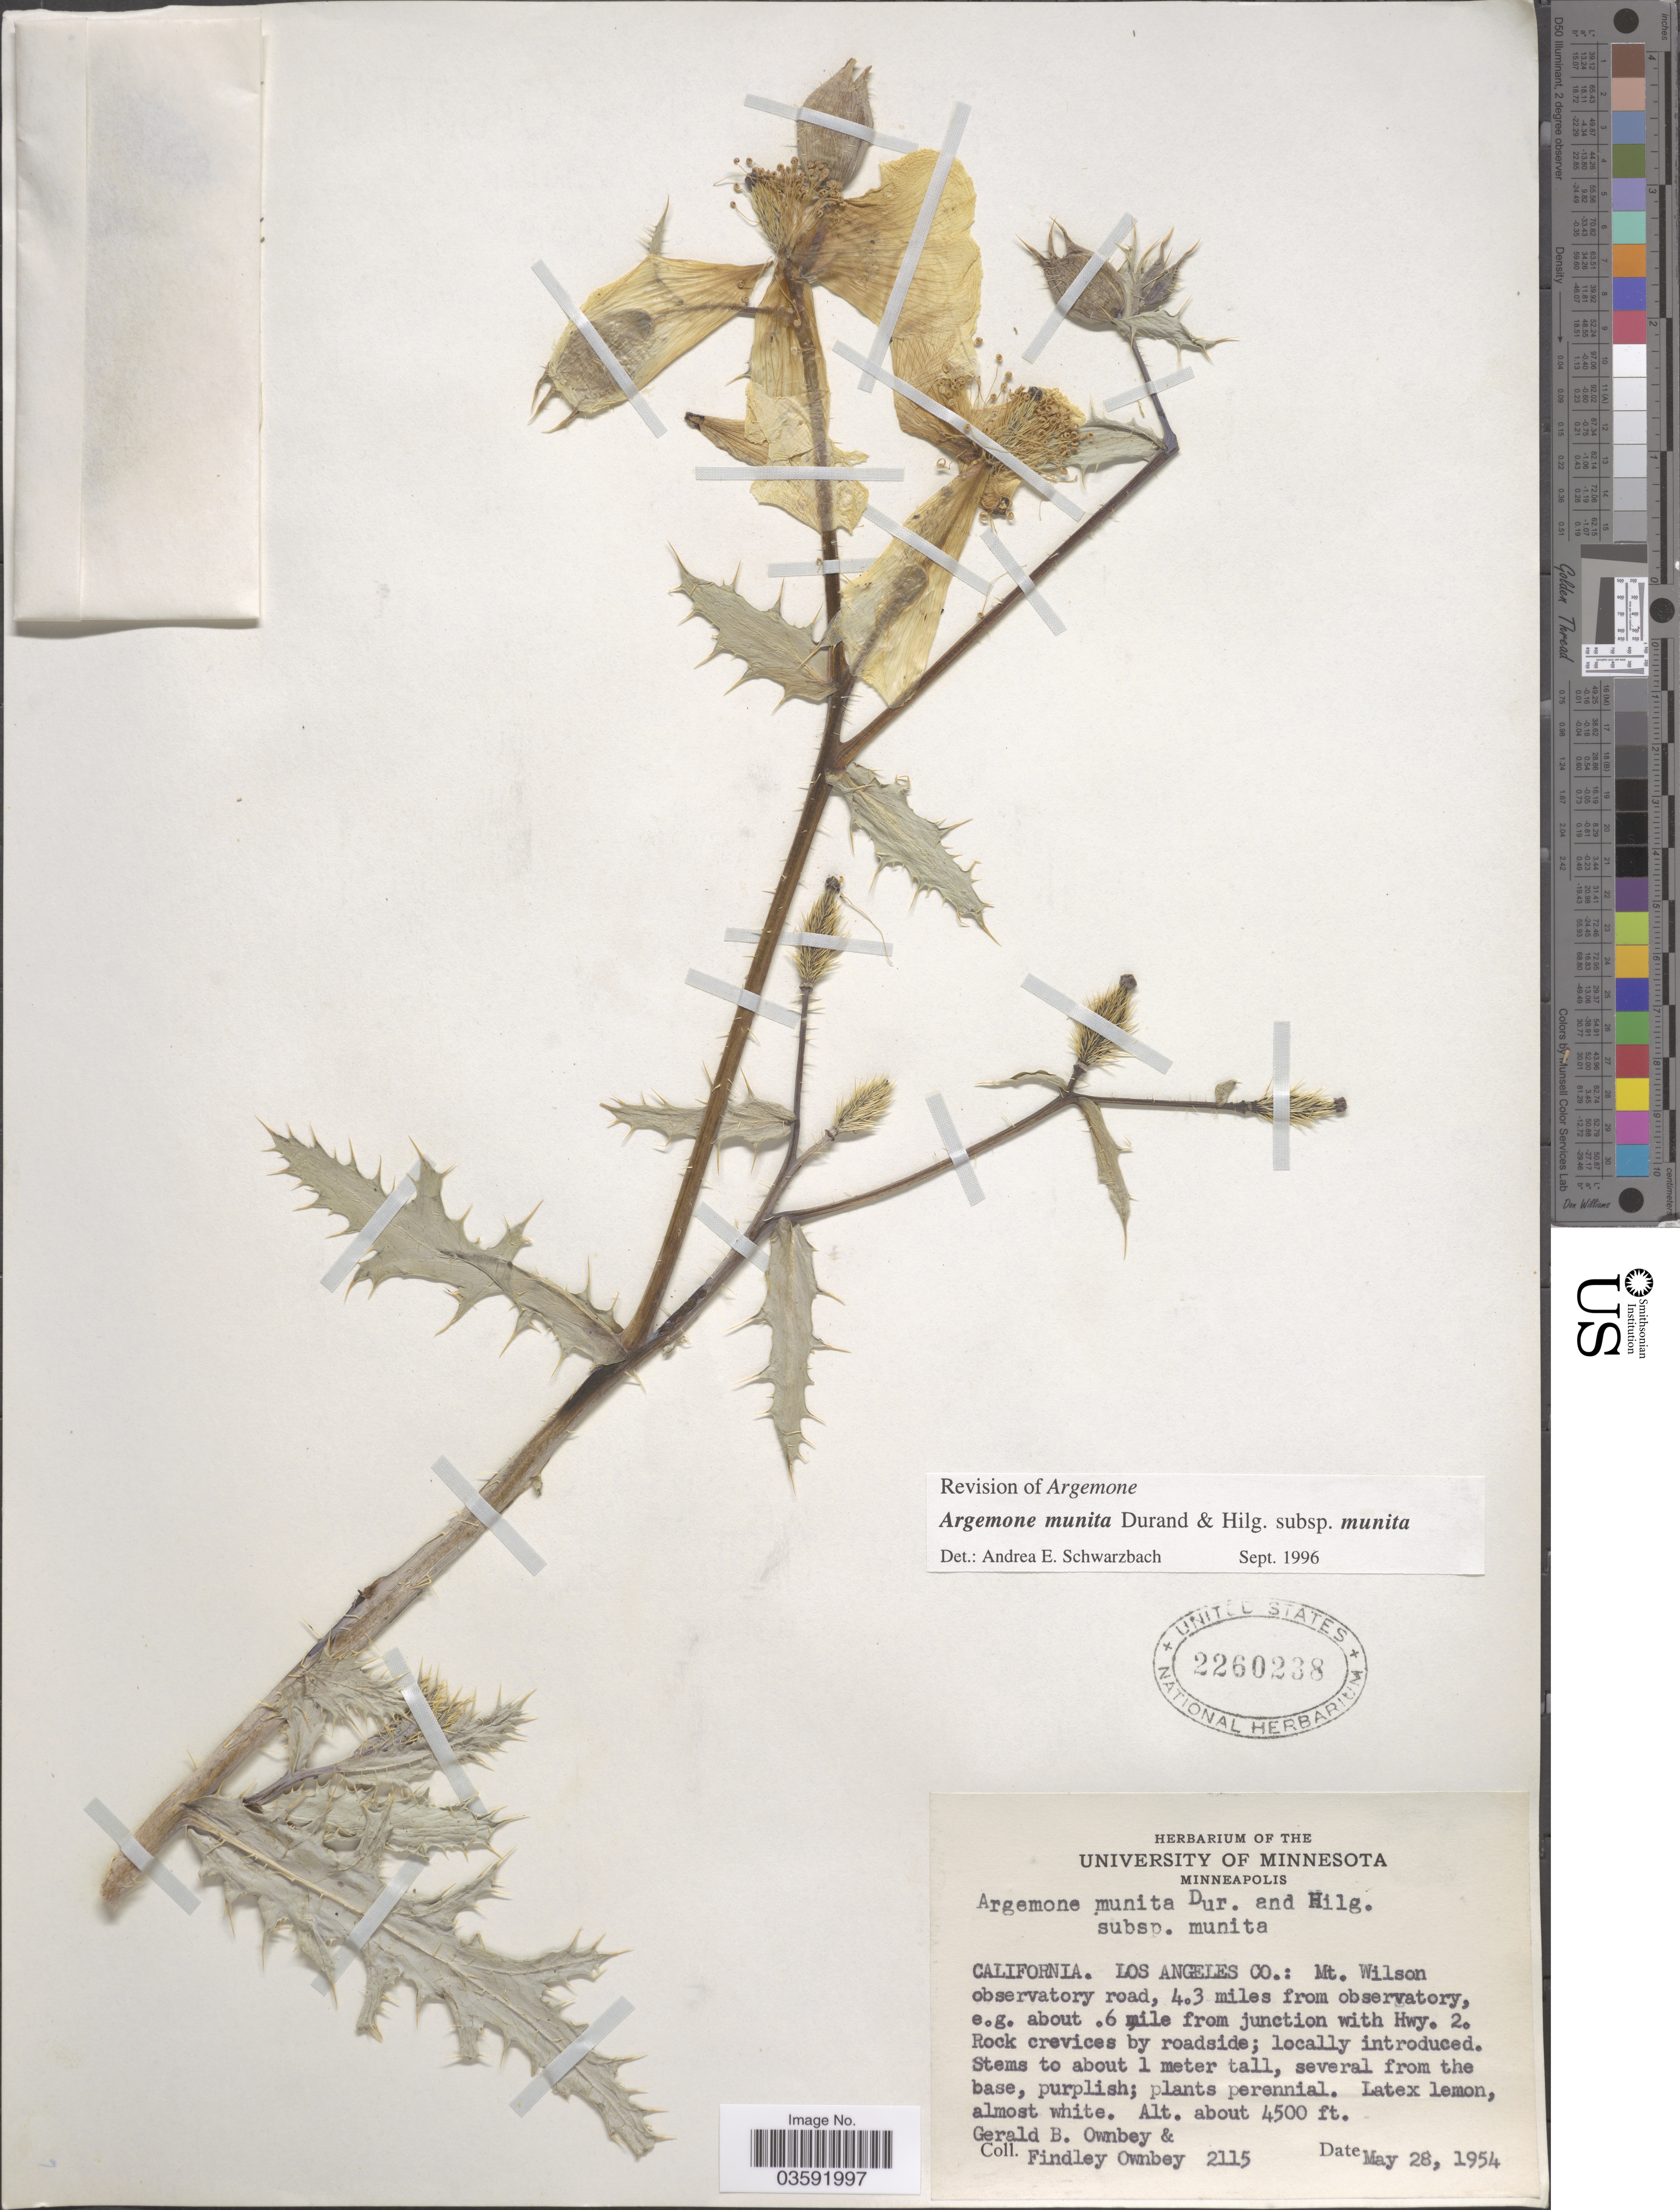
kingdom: Plantae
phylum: Tracheophyta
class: Magnoliopsida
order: Ranunculales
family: Papaveraceae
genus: Argemone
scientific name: Argemone munita subsp. munita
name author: Durand & Hilg.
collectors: G. B. Ownbey & F. Ownbey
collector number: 2115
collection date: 1954-05-28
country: United States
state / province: California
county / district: Los Angeles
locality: Los Angeles Co.: Mt. Wilson observatory road, 4.3 miles from observatory, e. g. about .6 mile from junction with Hwy. 2.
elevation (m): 1372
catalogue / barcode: US 2260238